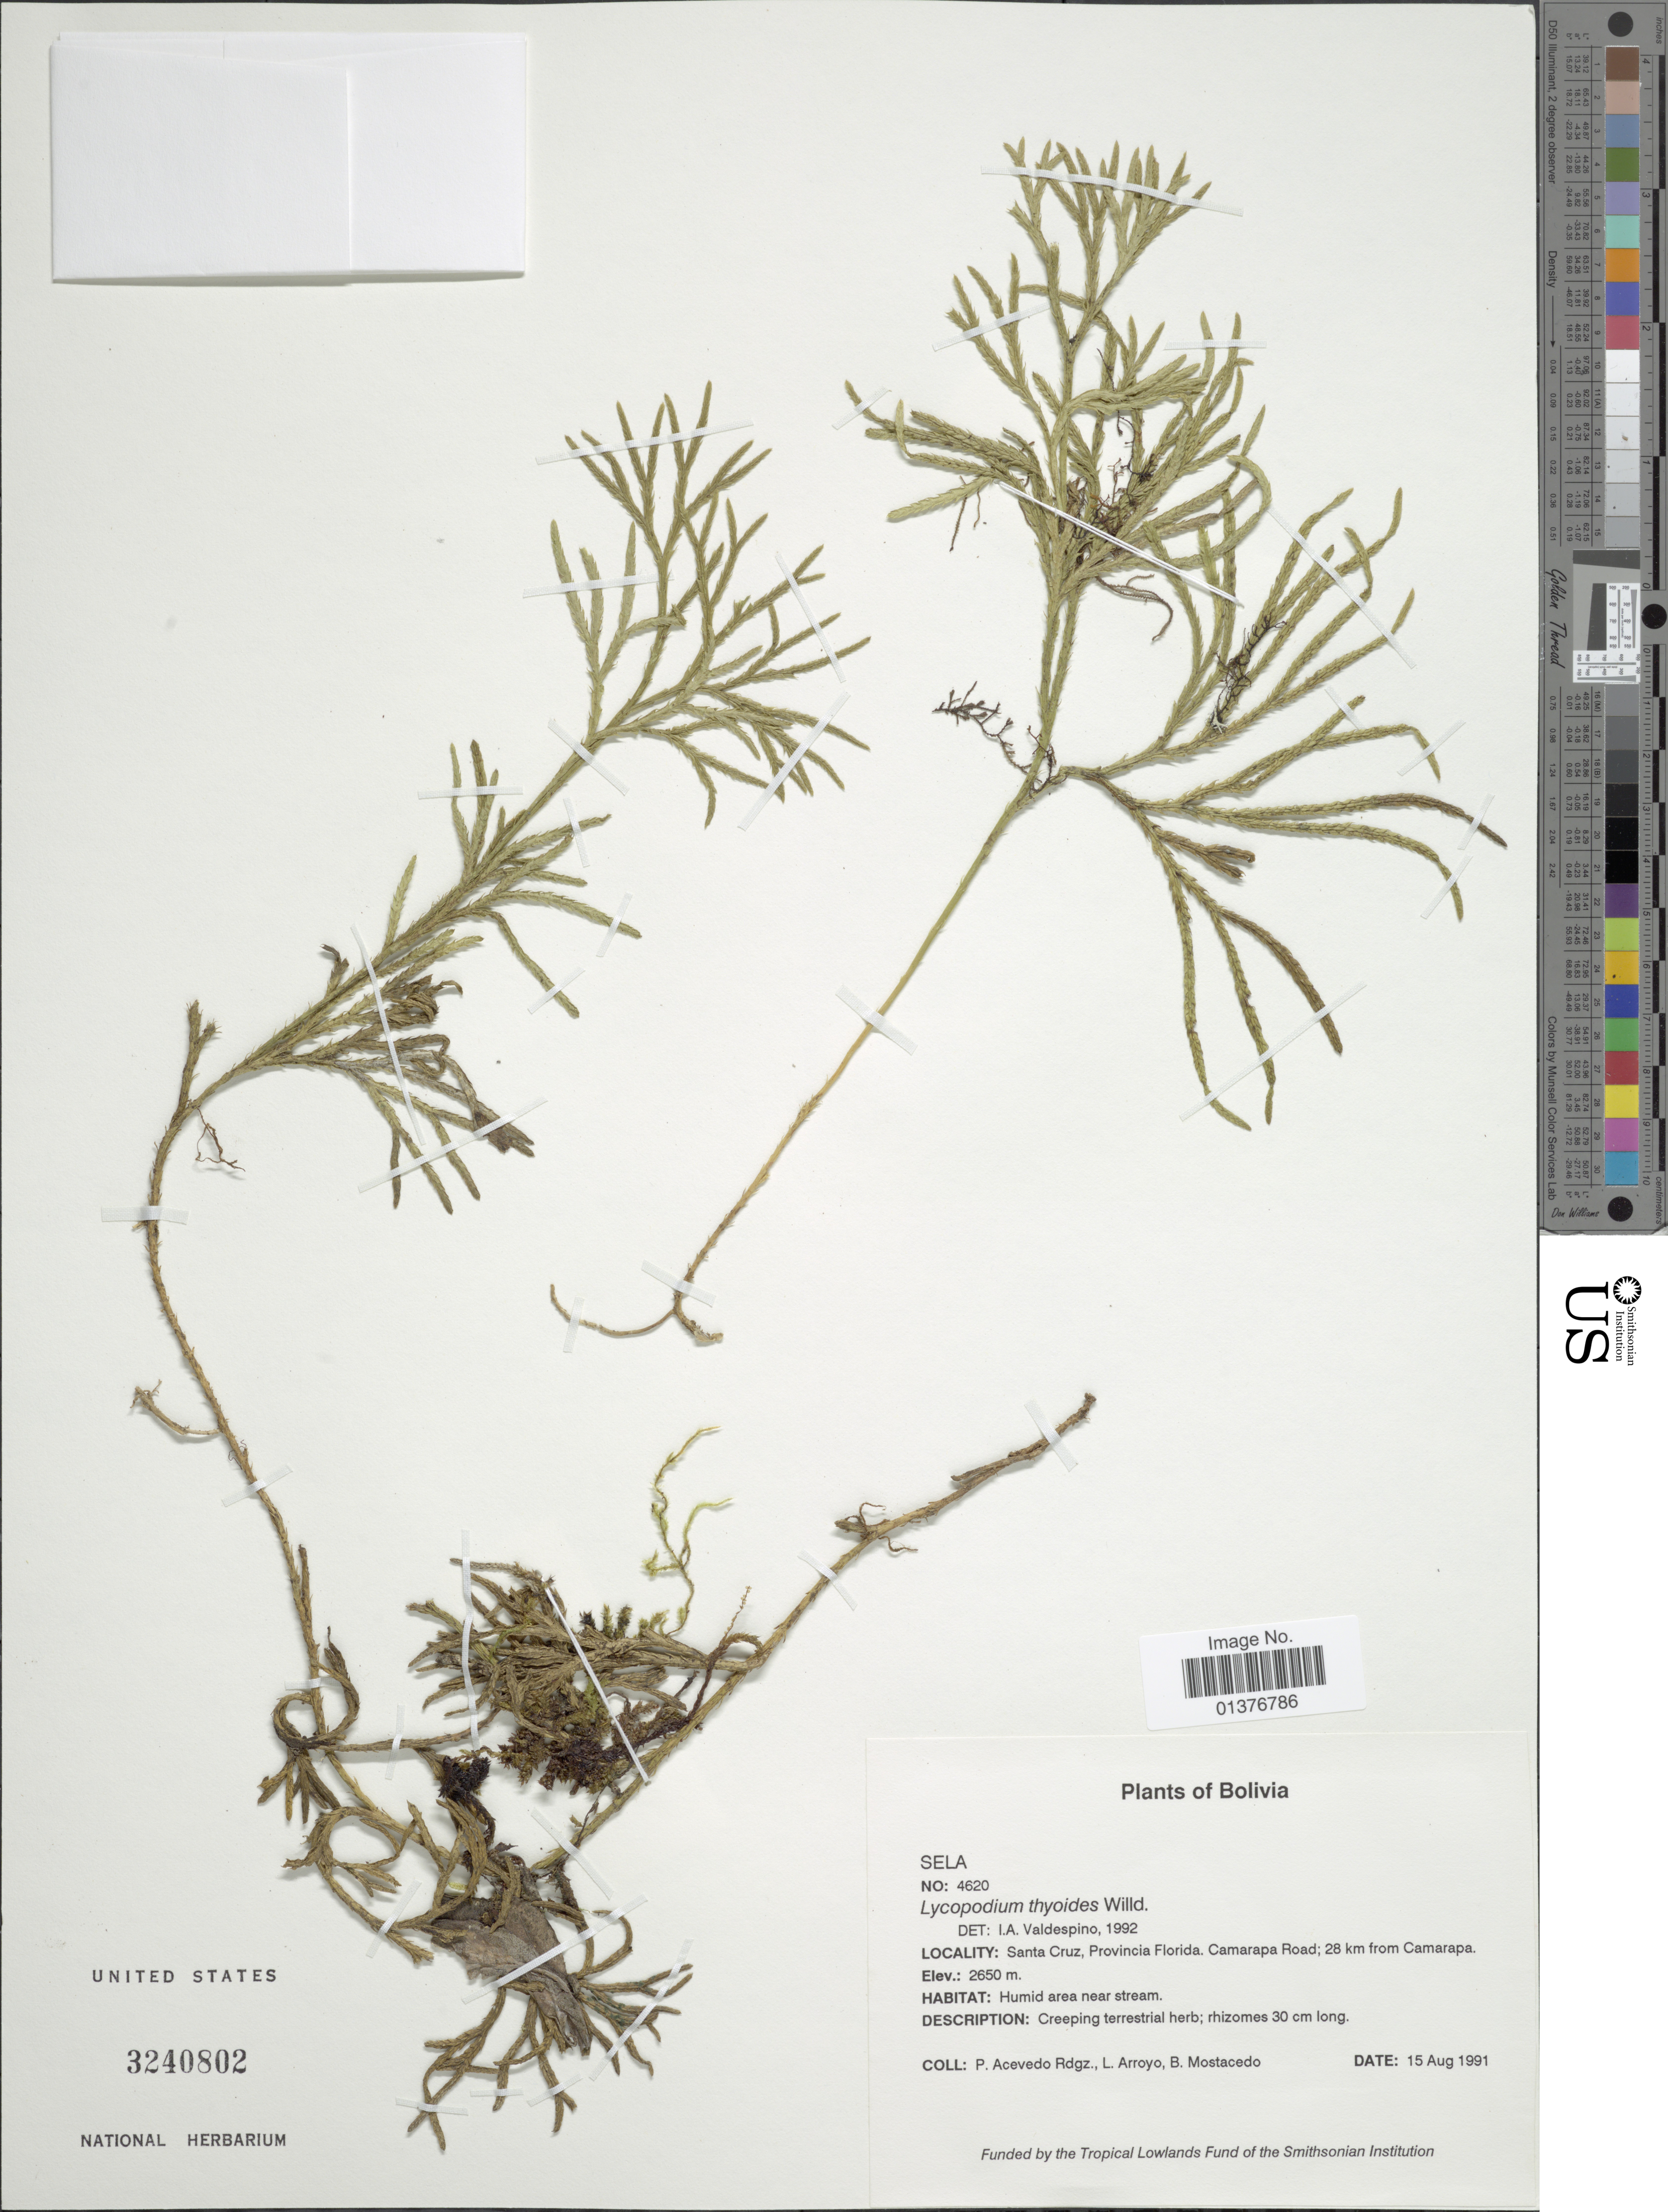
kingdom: Plantae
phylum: Tracheophyta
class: Lycopodiopsida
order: Lycopodiales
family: Lycopodiaceae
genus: Diphasiastrum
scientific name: Diphasiastrum thyoides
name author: (Humb. & Bonpl. ex Willd.) Holub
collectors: P. Acevedo-Rodr., L. Arroyo & B. Mostacedo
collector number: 4620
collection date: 1991-08-15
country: Bolivia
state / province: Santa Cruz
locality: Provincia Florida, Camarapa Road; 28km from Camarapa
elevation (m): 2650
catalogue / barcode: US 2340802